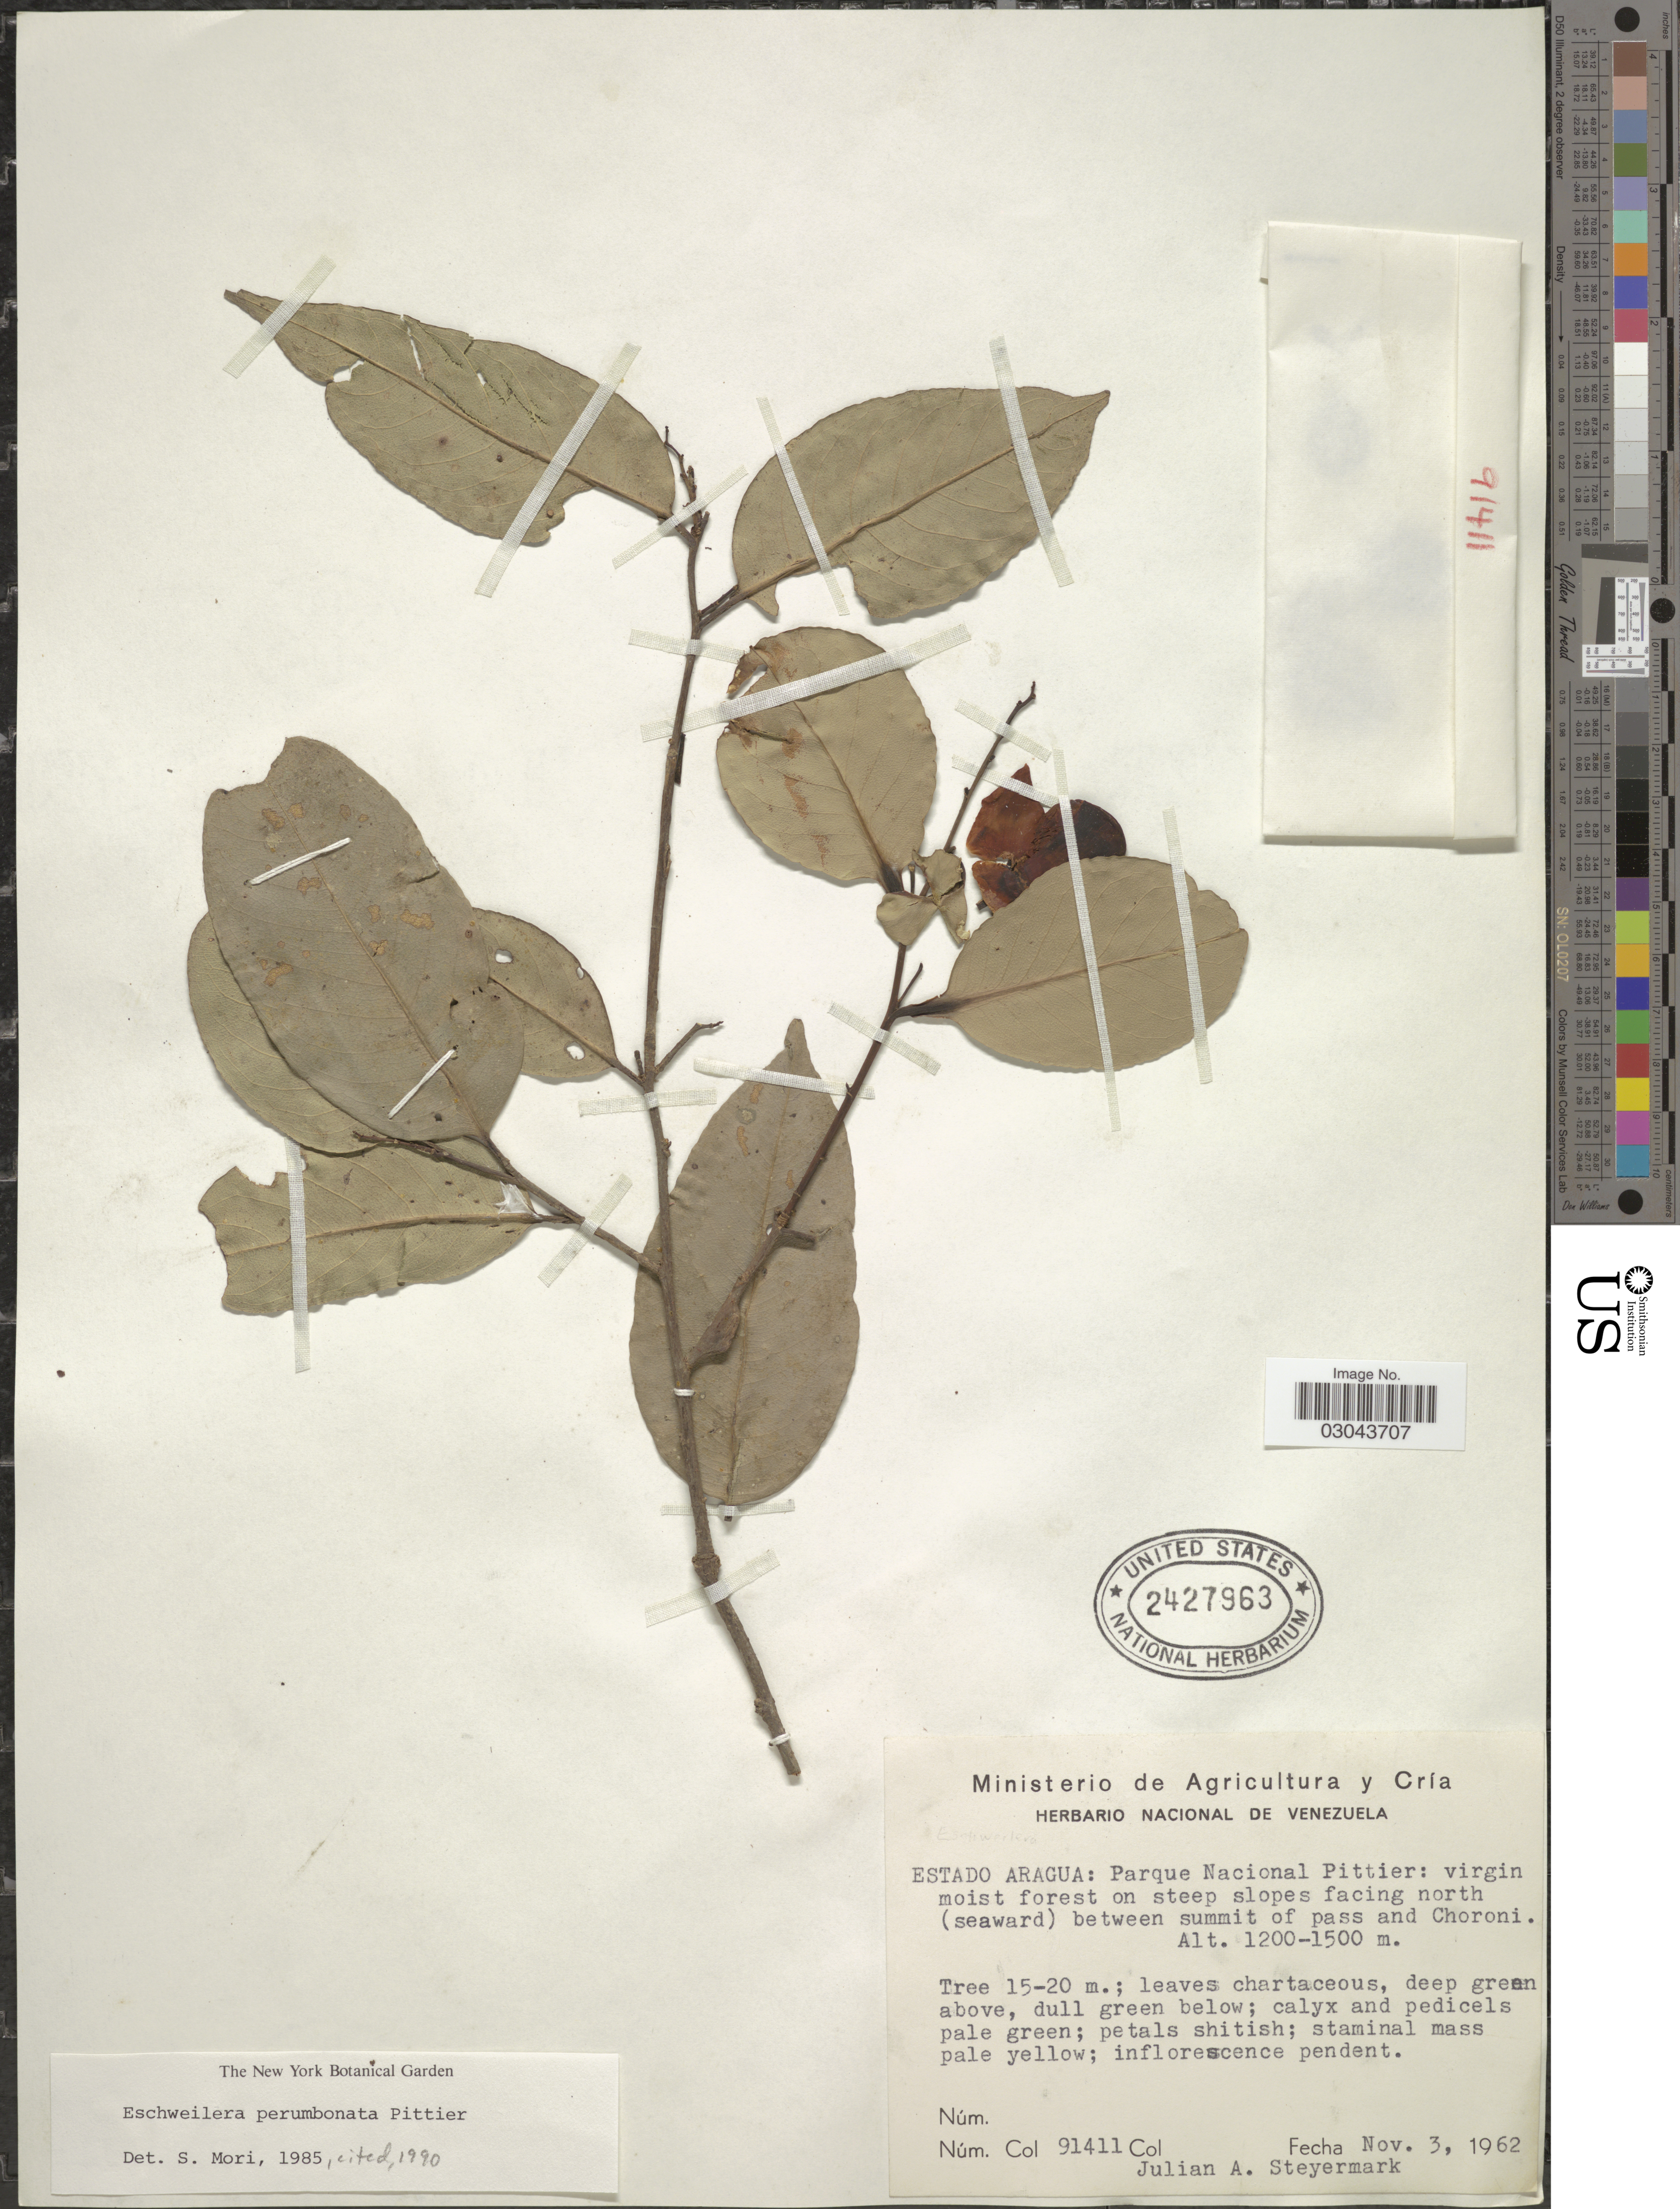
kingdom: Plantae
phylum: Tracheophyta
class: Magnoliopsida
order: Ericales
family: Lecythidaceae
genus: Eschweilera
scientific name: Eschweilera perumbonata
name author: Pittier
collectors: J. Steyermark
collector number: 91411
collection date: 1962-11-03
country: Venezuela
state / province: Aragua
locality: Parque Nacional Pittier: virgin moist forest on steep slopes facing north (seaward) between summit of pass and Choroni.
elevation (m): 1200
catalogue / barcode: US 2427963